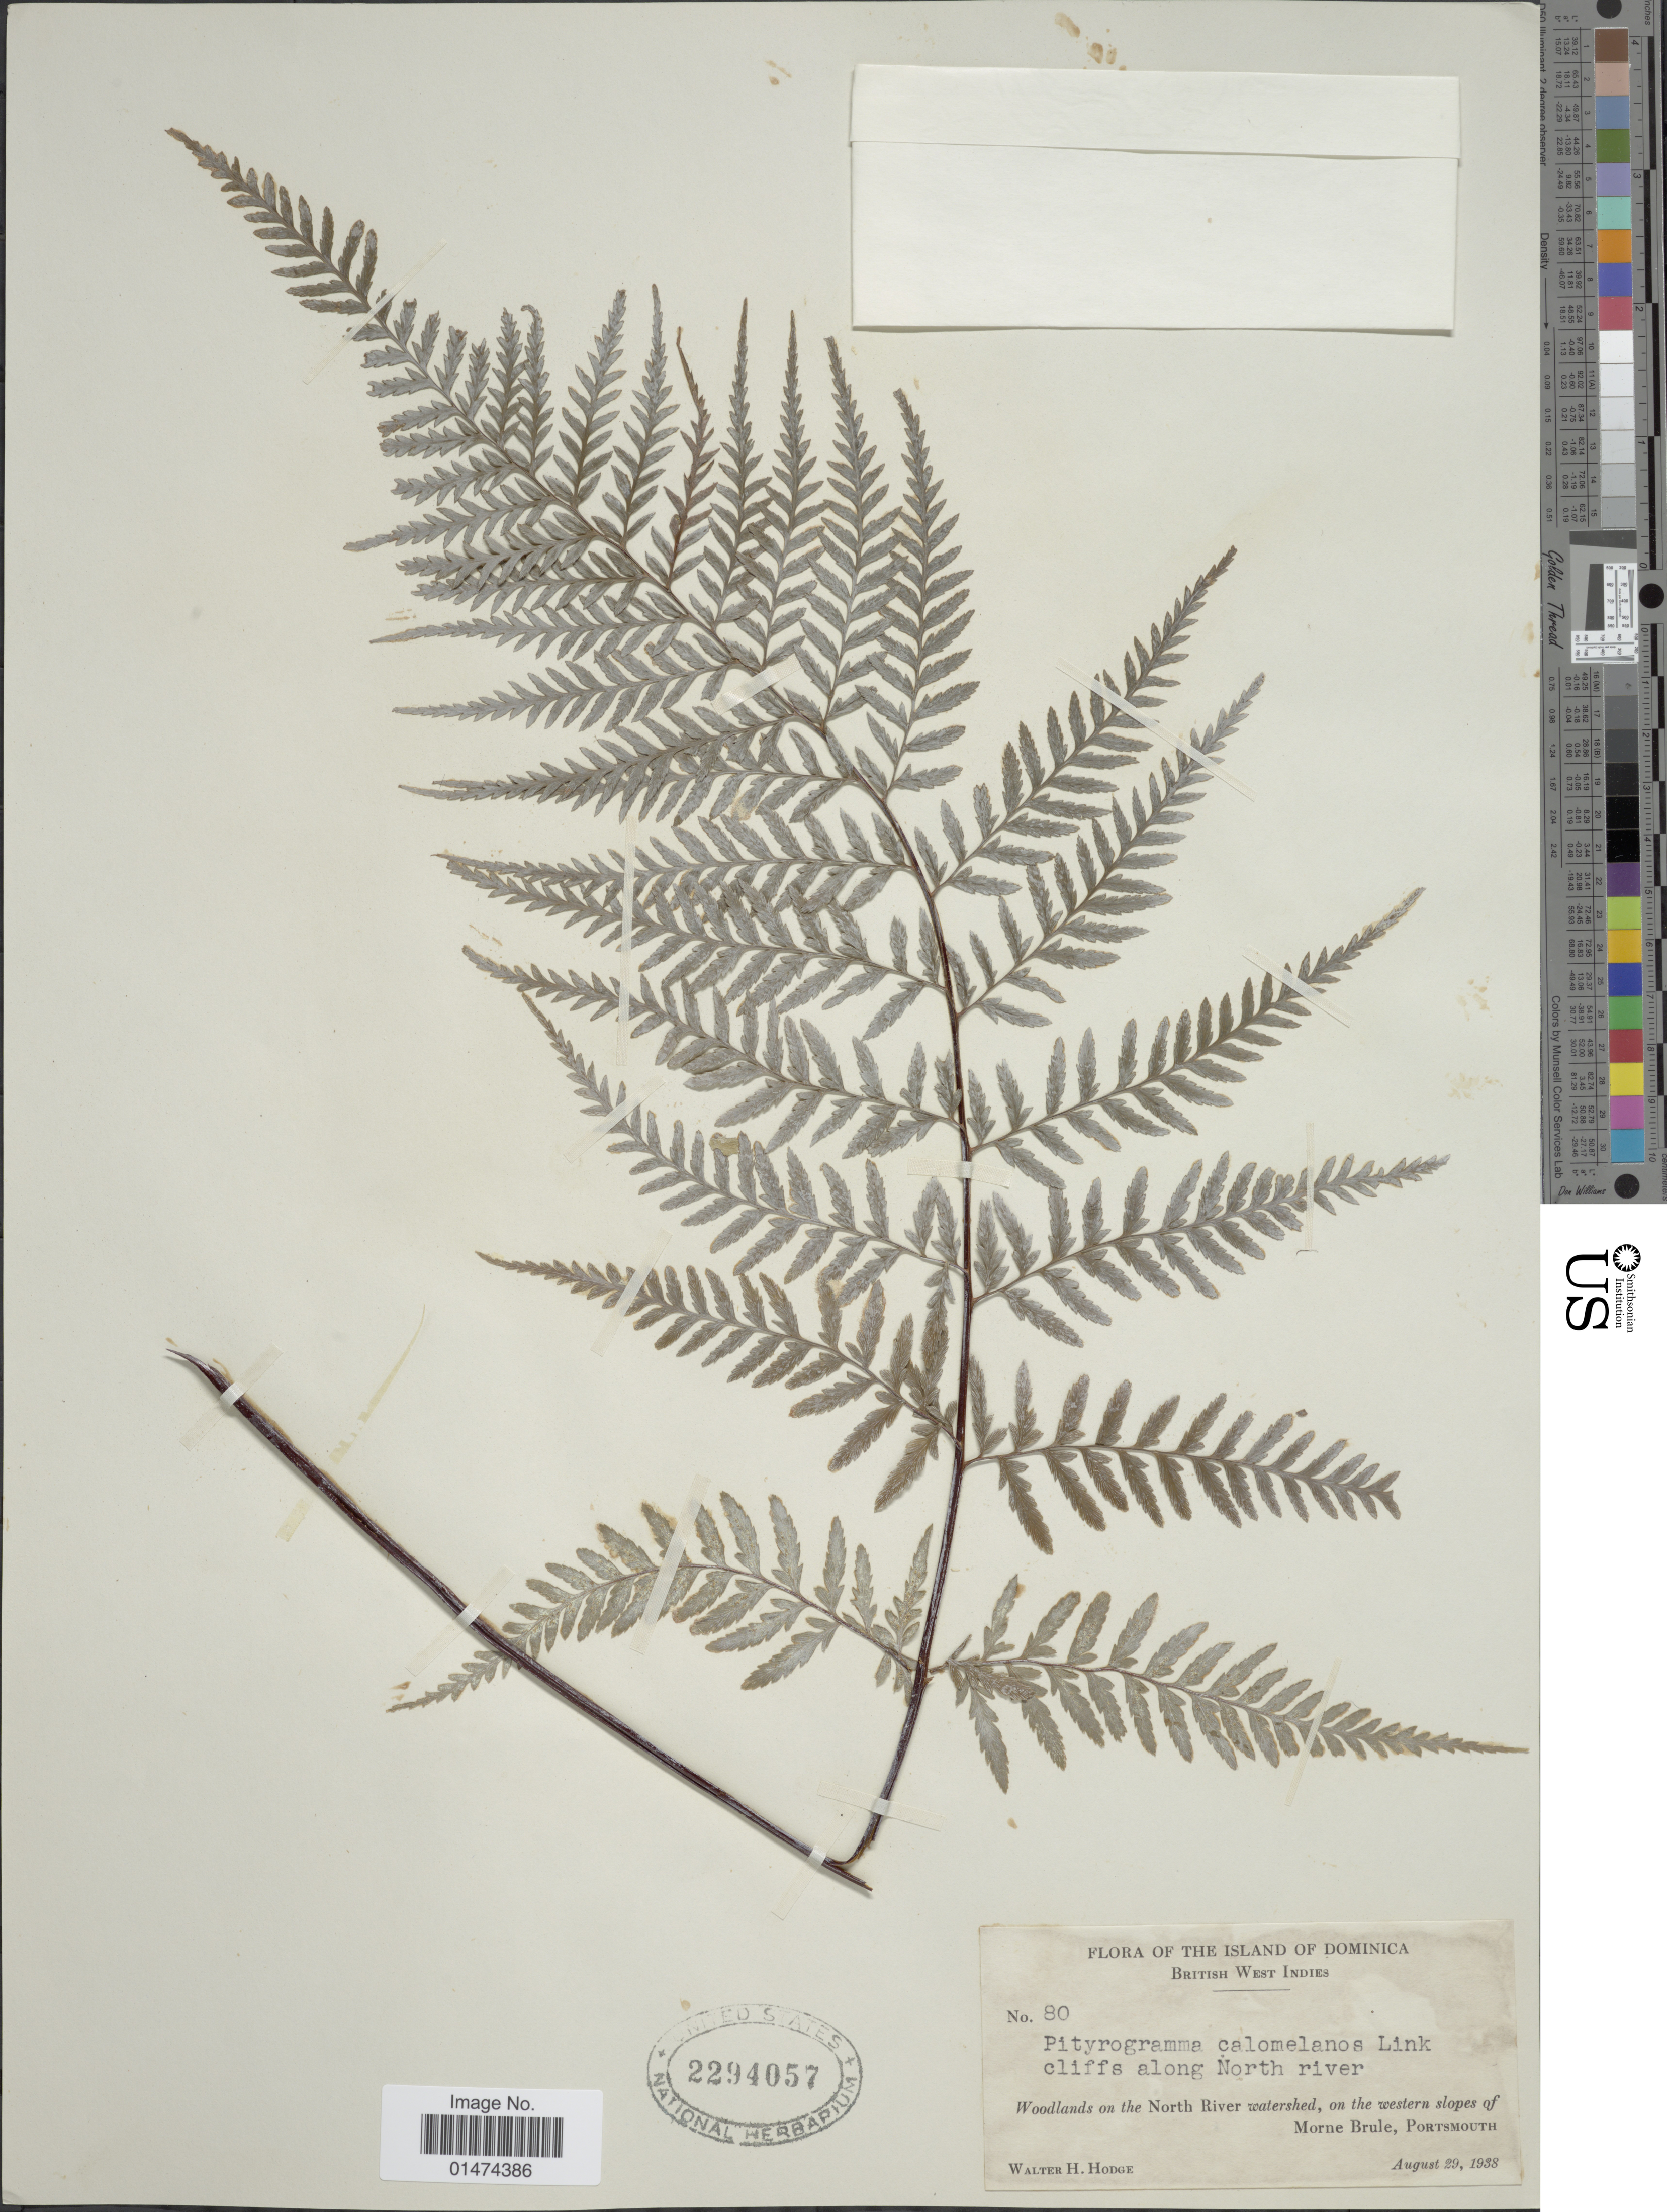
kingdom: Plantae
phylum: Tracheophyta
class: Polypodiopsida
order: Polypodiales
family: Pteridaceae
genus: Pityrogramma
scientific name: Pityrogramma calomelanos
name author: (L.) Link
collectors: W. Hodge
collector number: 80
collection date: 1938-08-29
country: Dominica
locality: Flora of the Island of Dominica, Woodsland on the North River watershed, on the western slopes of Morne Brule, Portsmouth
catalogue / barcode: US 2294057